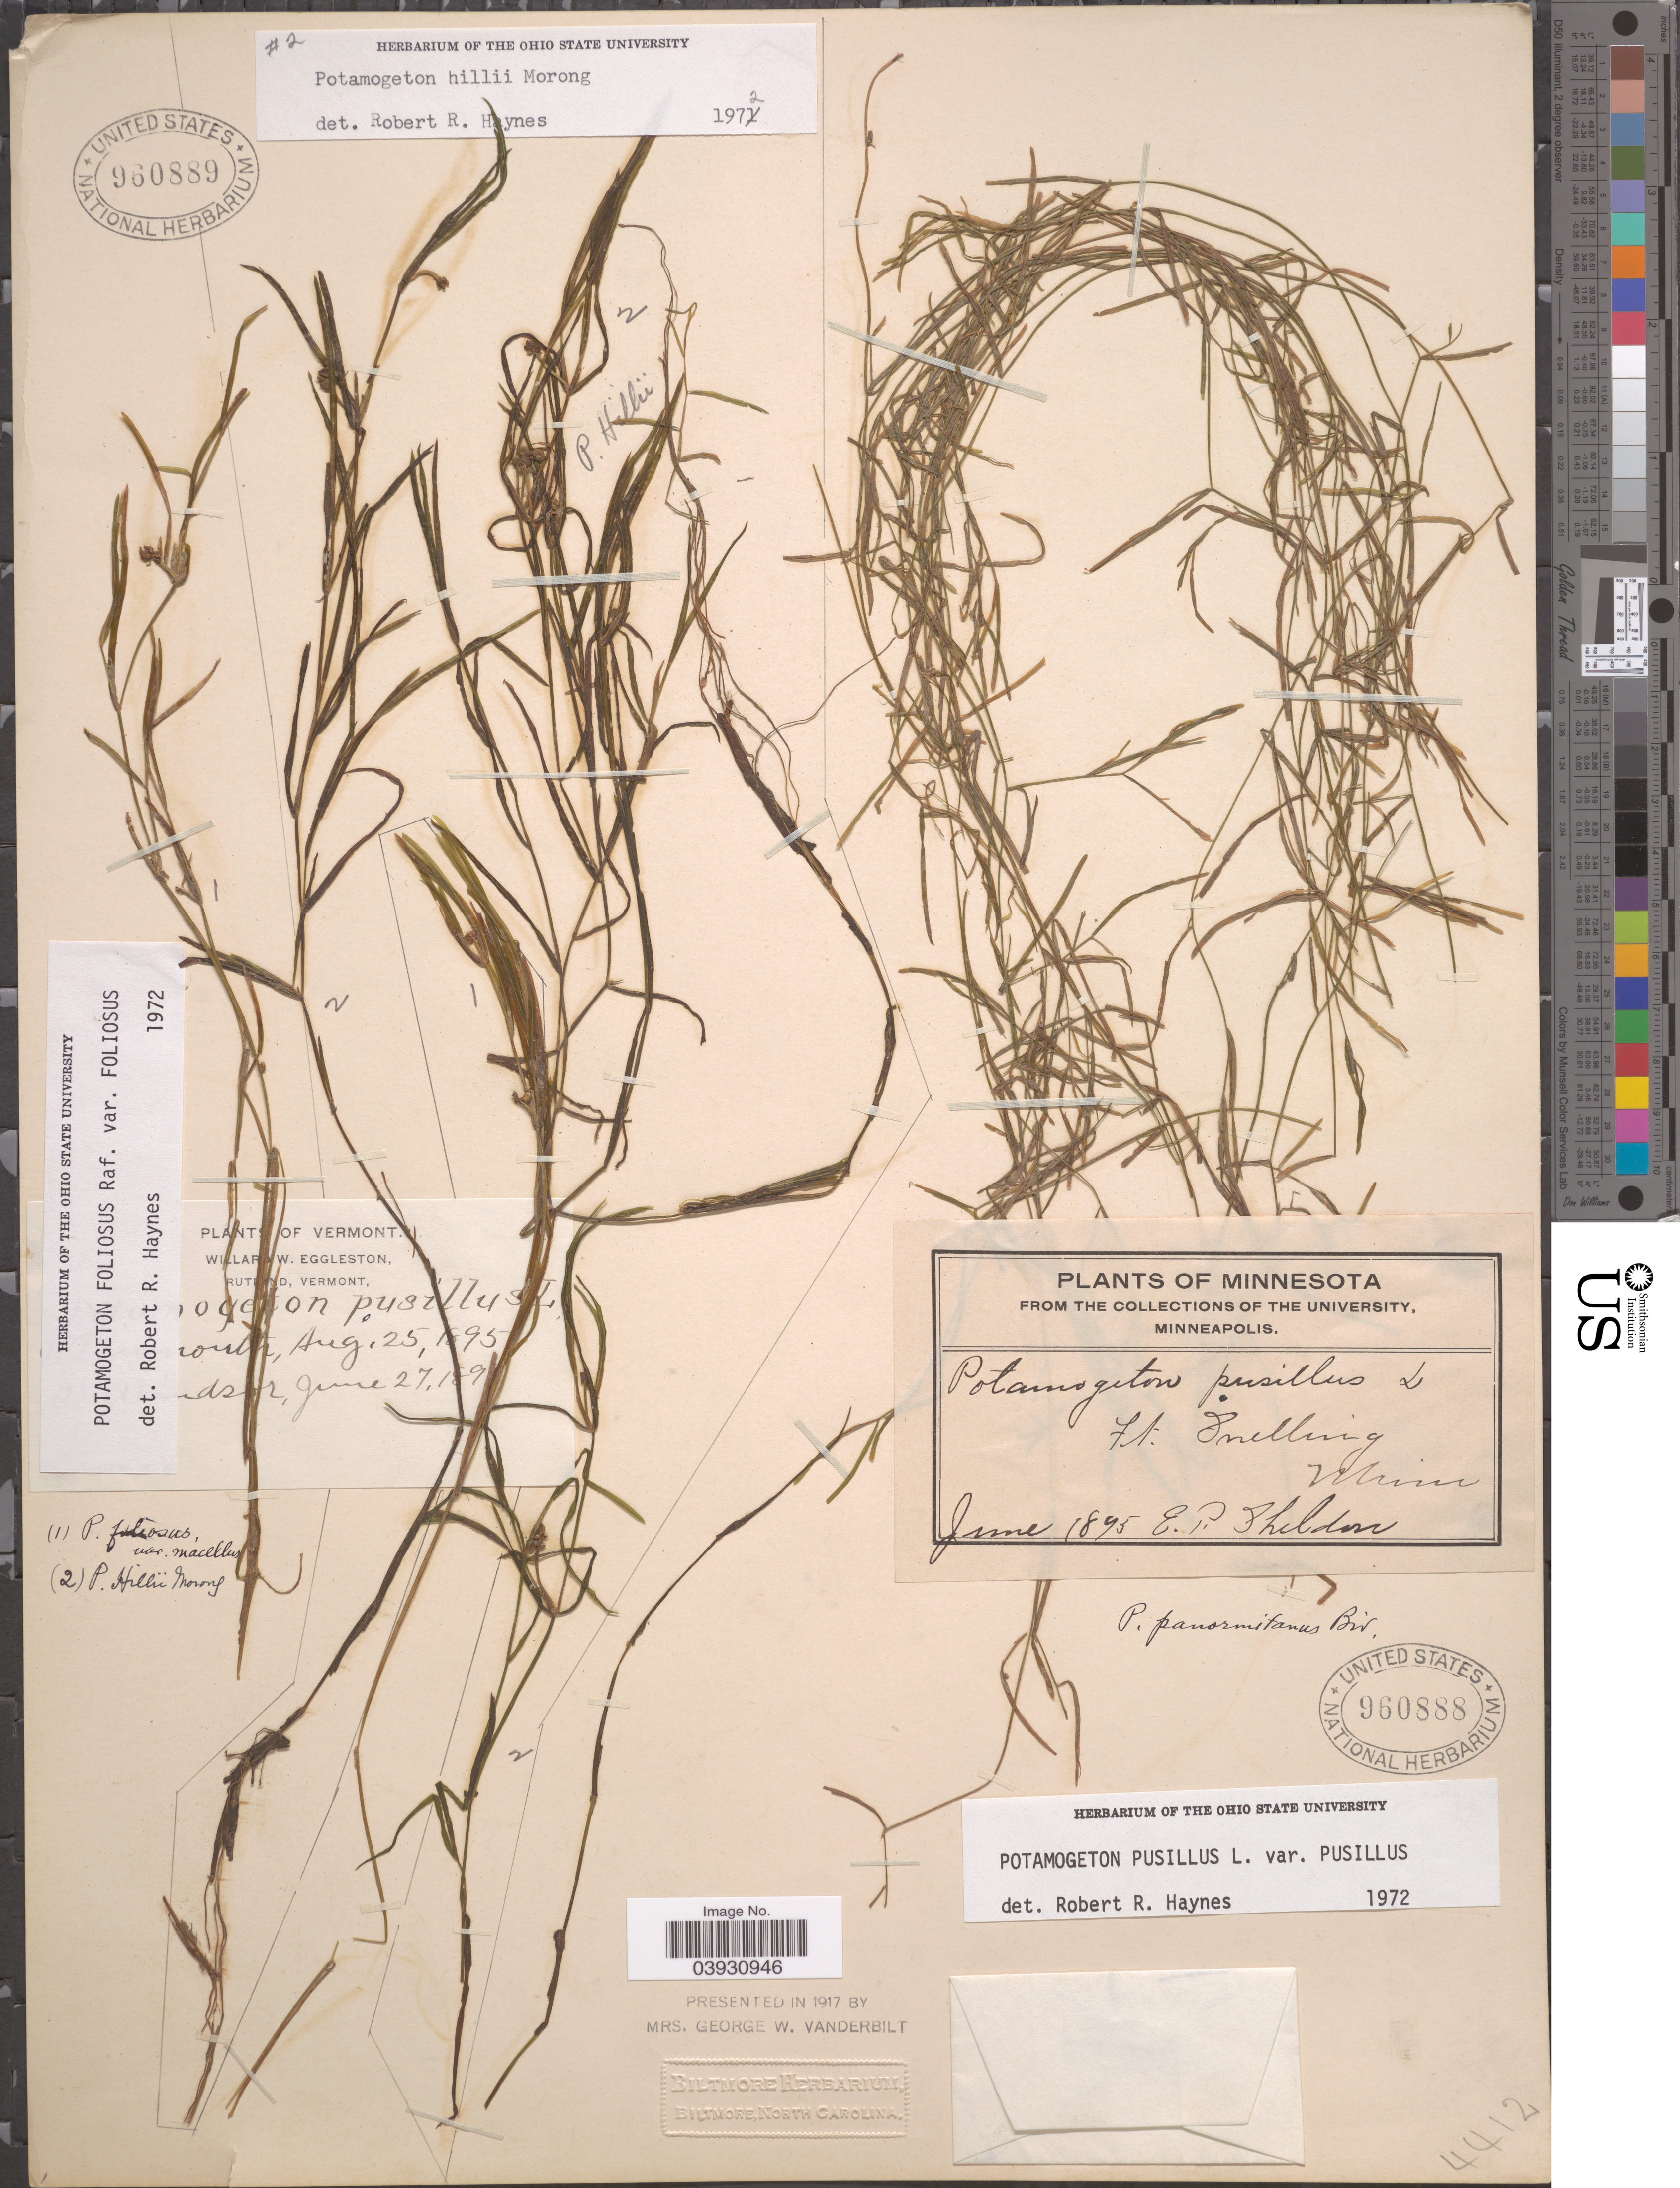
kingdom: Plantae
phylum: Tracheophyta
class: Liliopsida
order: Alismatales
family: Potamogetonaceae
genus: Potamogeton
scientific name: Potamogeton pusillus var. pusillus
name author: L.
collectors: W. W. Eggleston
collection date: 1895-06-27/1895-08-25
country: United States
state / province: Vermont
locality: Rut [illegible text]nd.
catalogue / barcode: US 960889-2